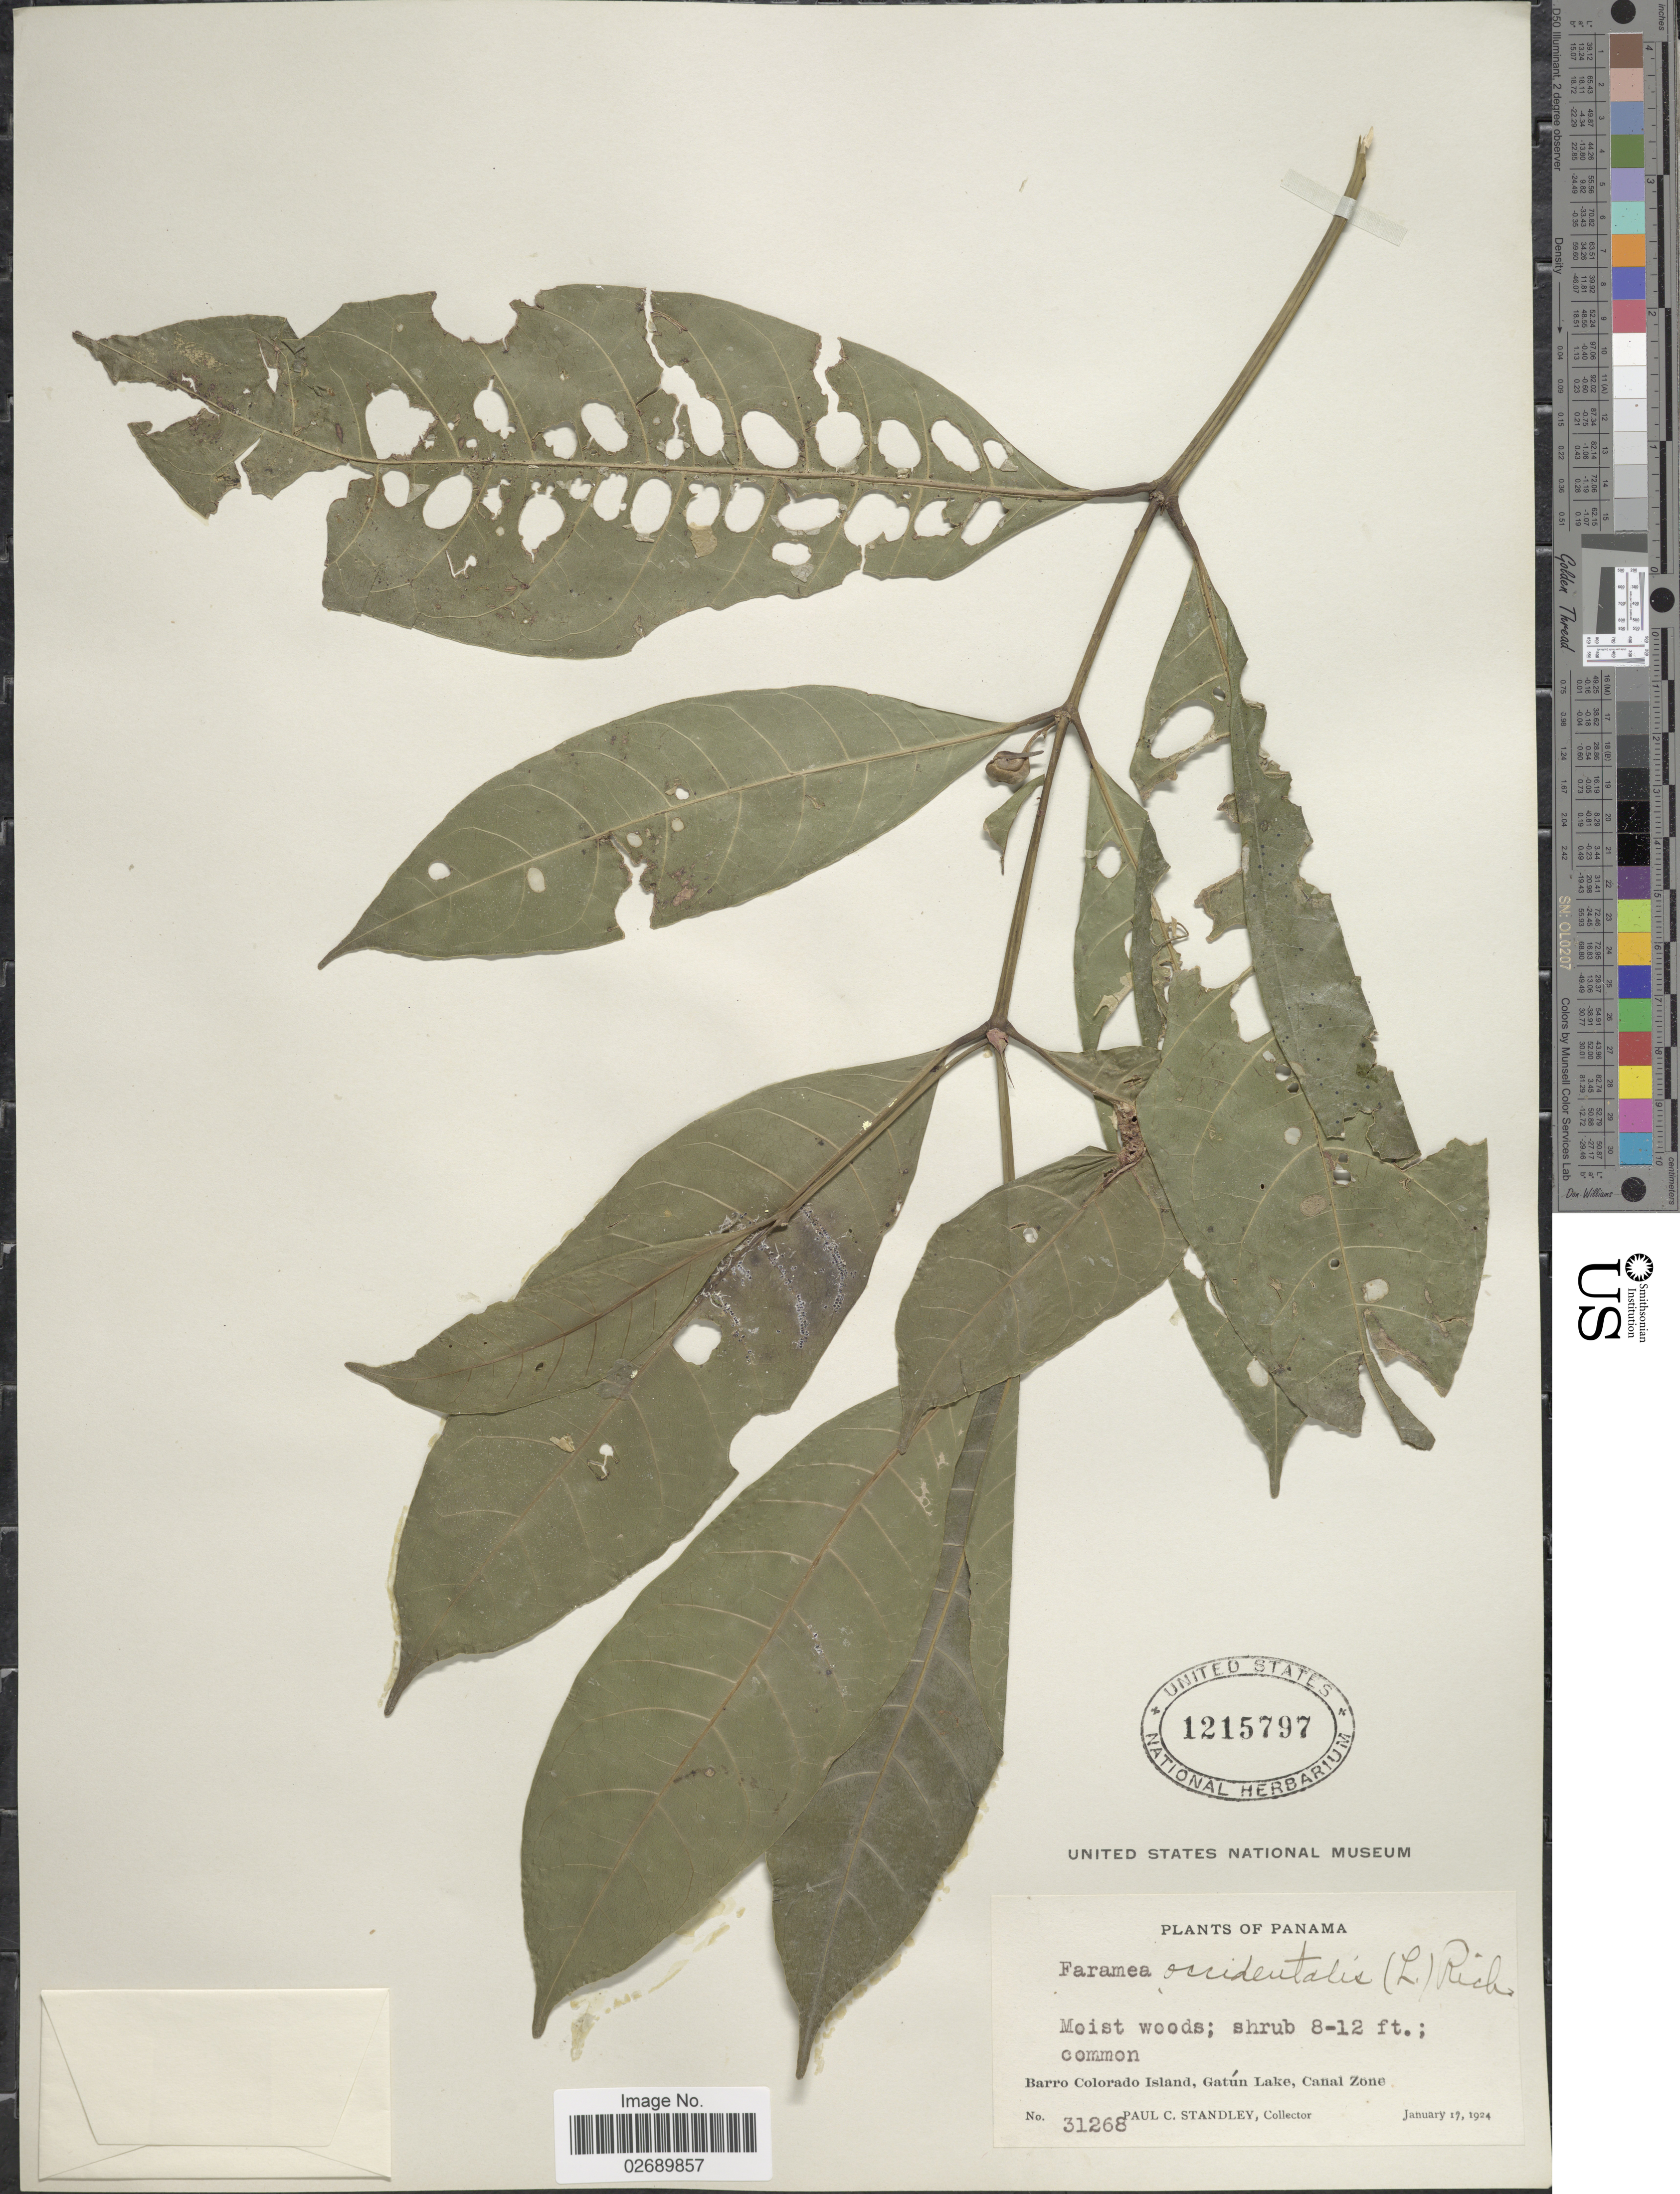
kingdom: Plantae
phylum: Tracheophyta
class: Magnoliopsida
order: Gentianales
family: Rubiaceae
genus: Faramea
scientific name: Faramea occidentalis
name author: (L.) A. Rich.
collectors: P. C. Standley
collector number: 31268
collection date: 1924-01-17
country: Panama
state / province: Panamá Oeste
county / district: Canal Zone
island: Barro Colorado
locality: Barro Colorado Island, Gatun Lake, Canal Zone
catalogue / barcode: US 1216797